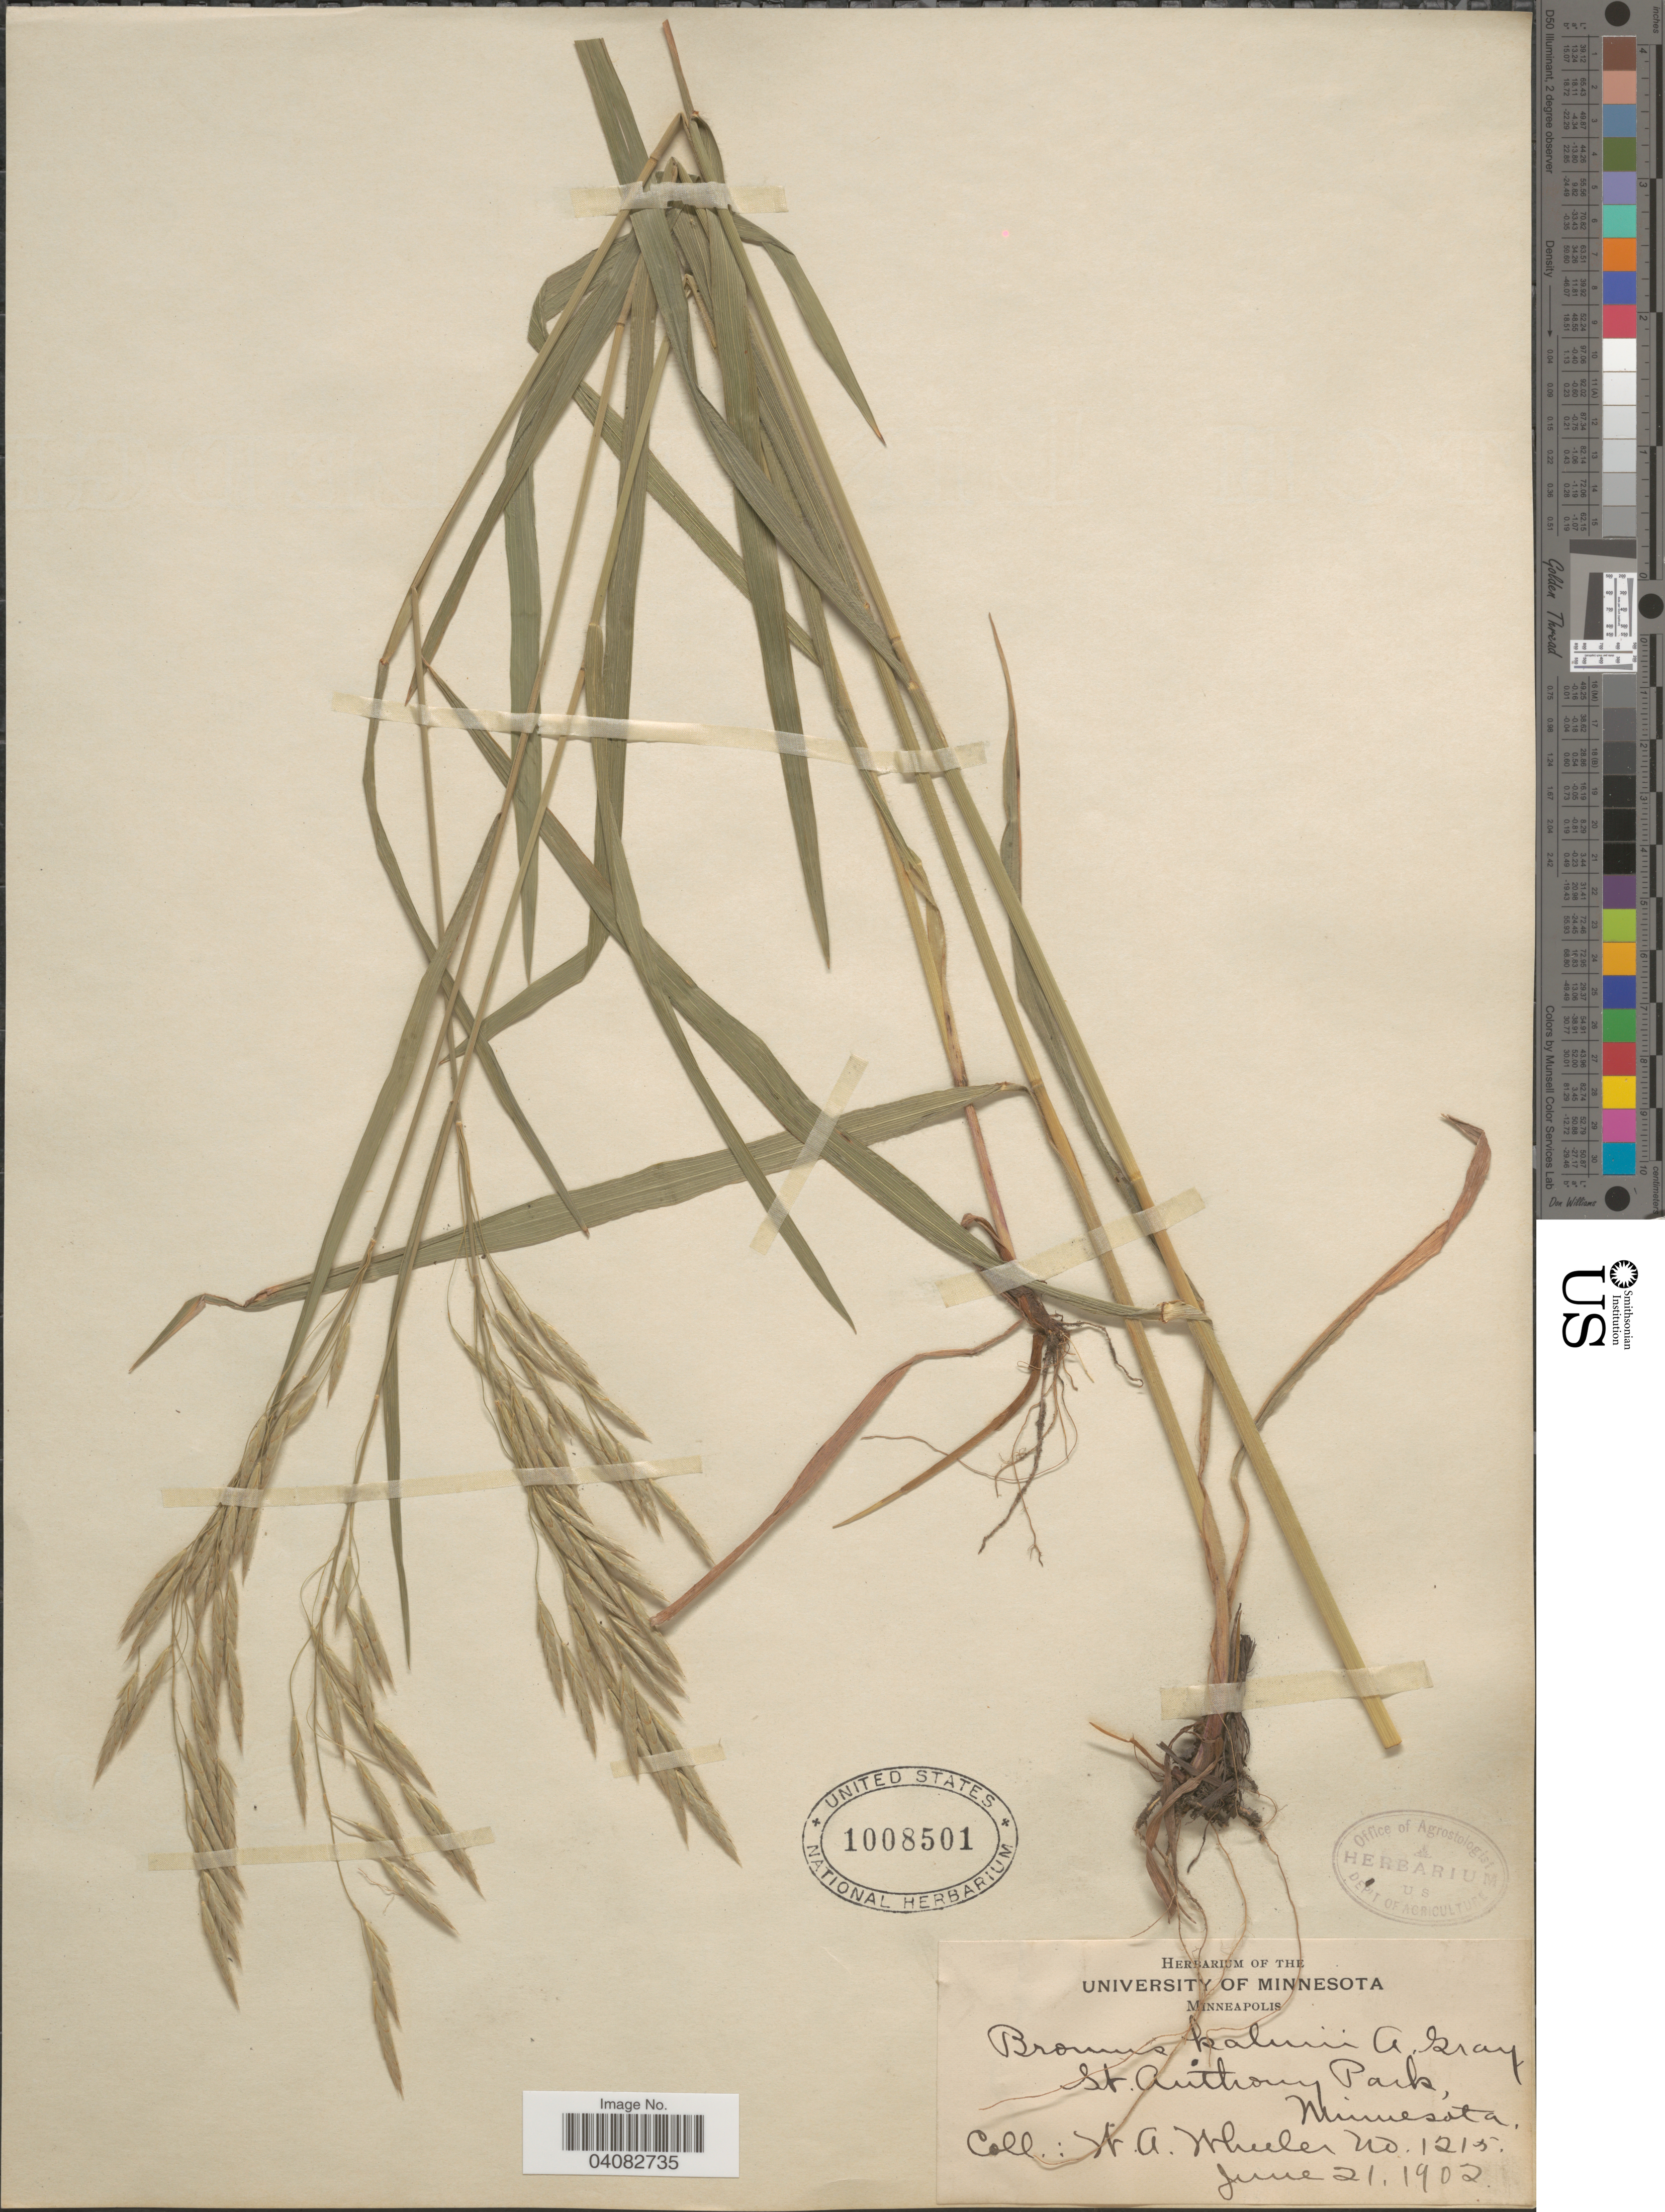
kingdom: Plantae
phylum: Tracheophyta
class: Liliopsida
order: Poales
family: Poaceae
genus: Bromus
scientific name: Bromus kalmii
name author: A. Gray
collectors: W. Wheeler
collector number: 1215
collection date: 1902-06-21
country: United States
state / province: Minnesota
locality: St. Anthony Park.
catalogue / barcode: US 1008501